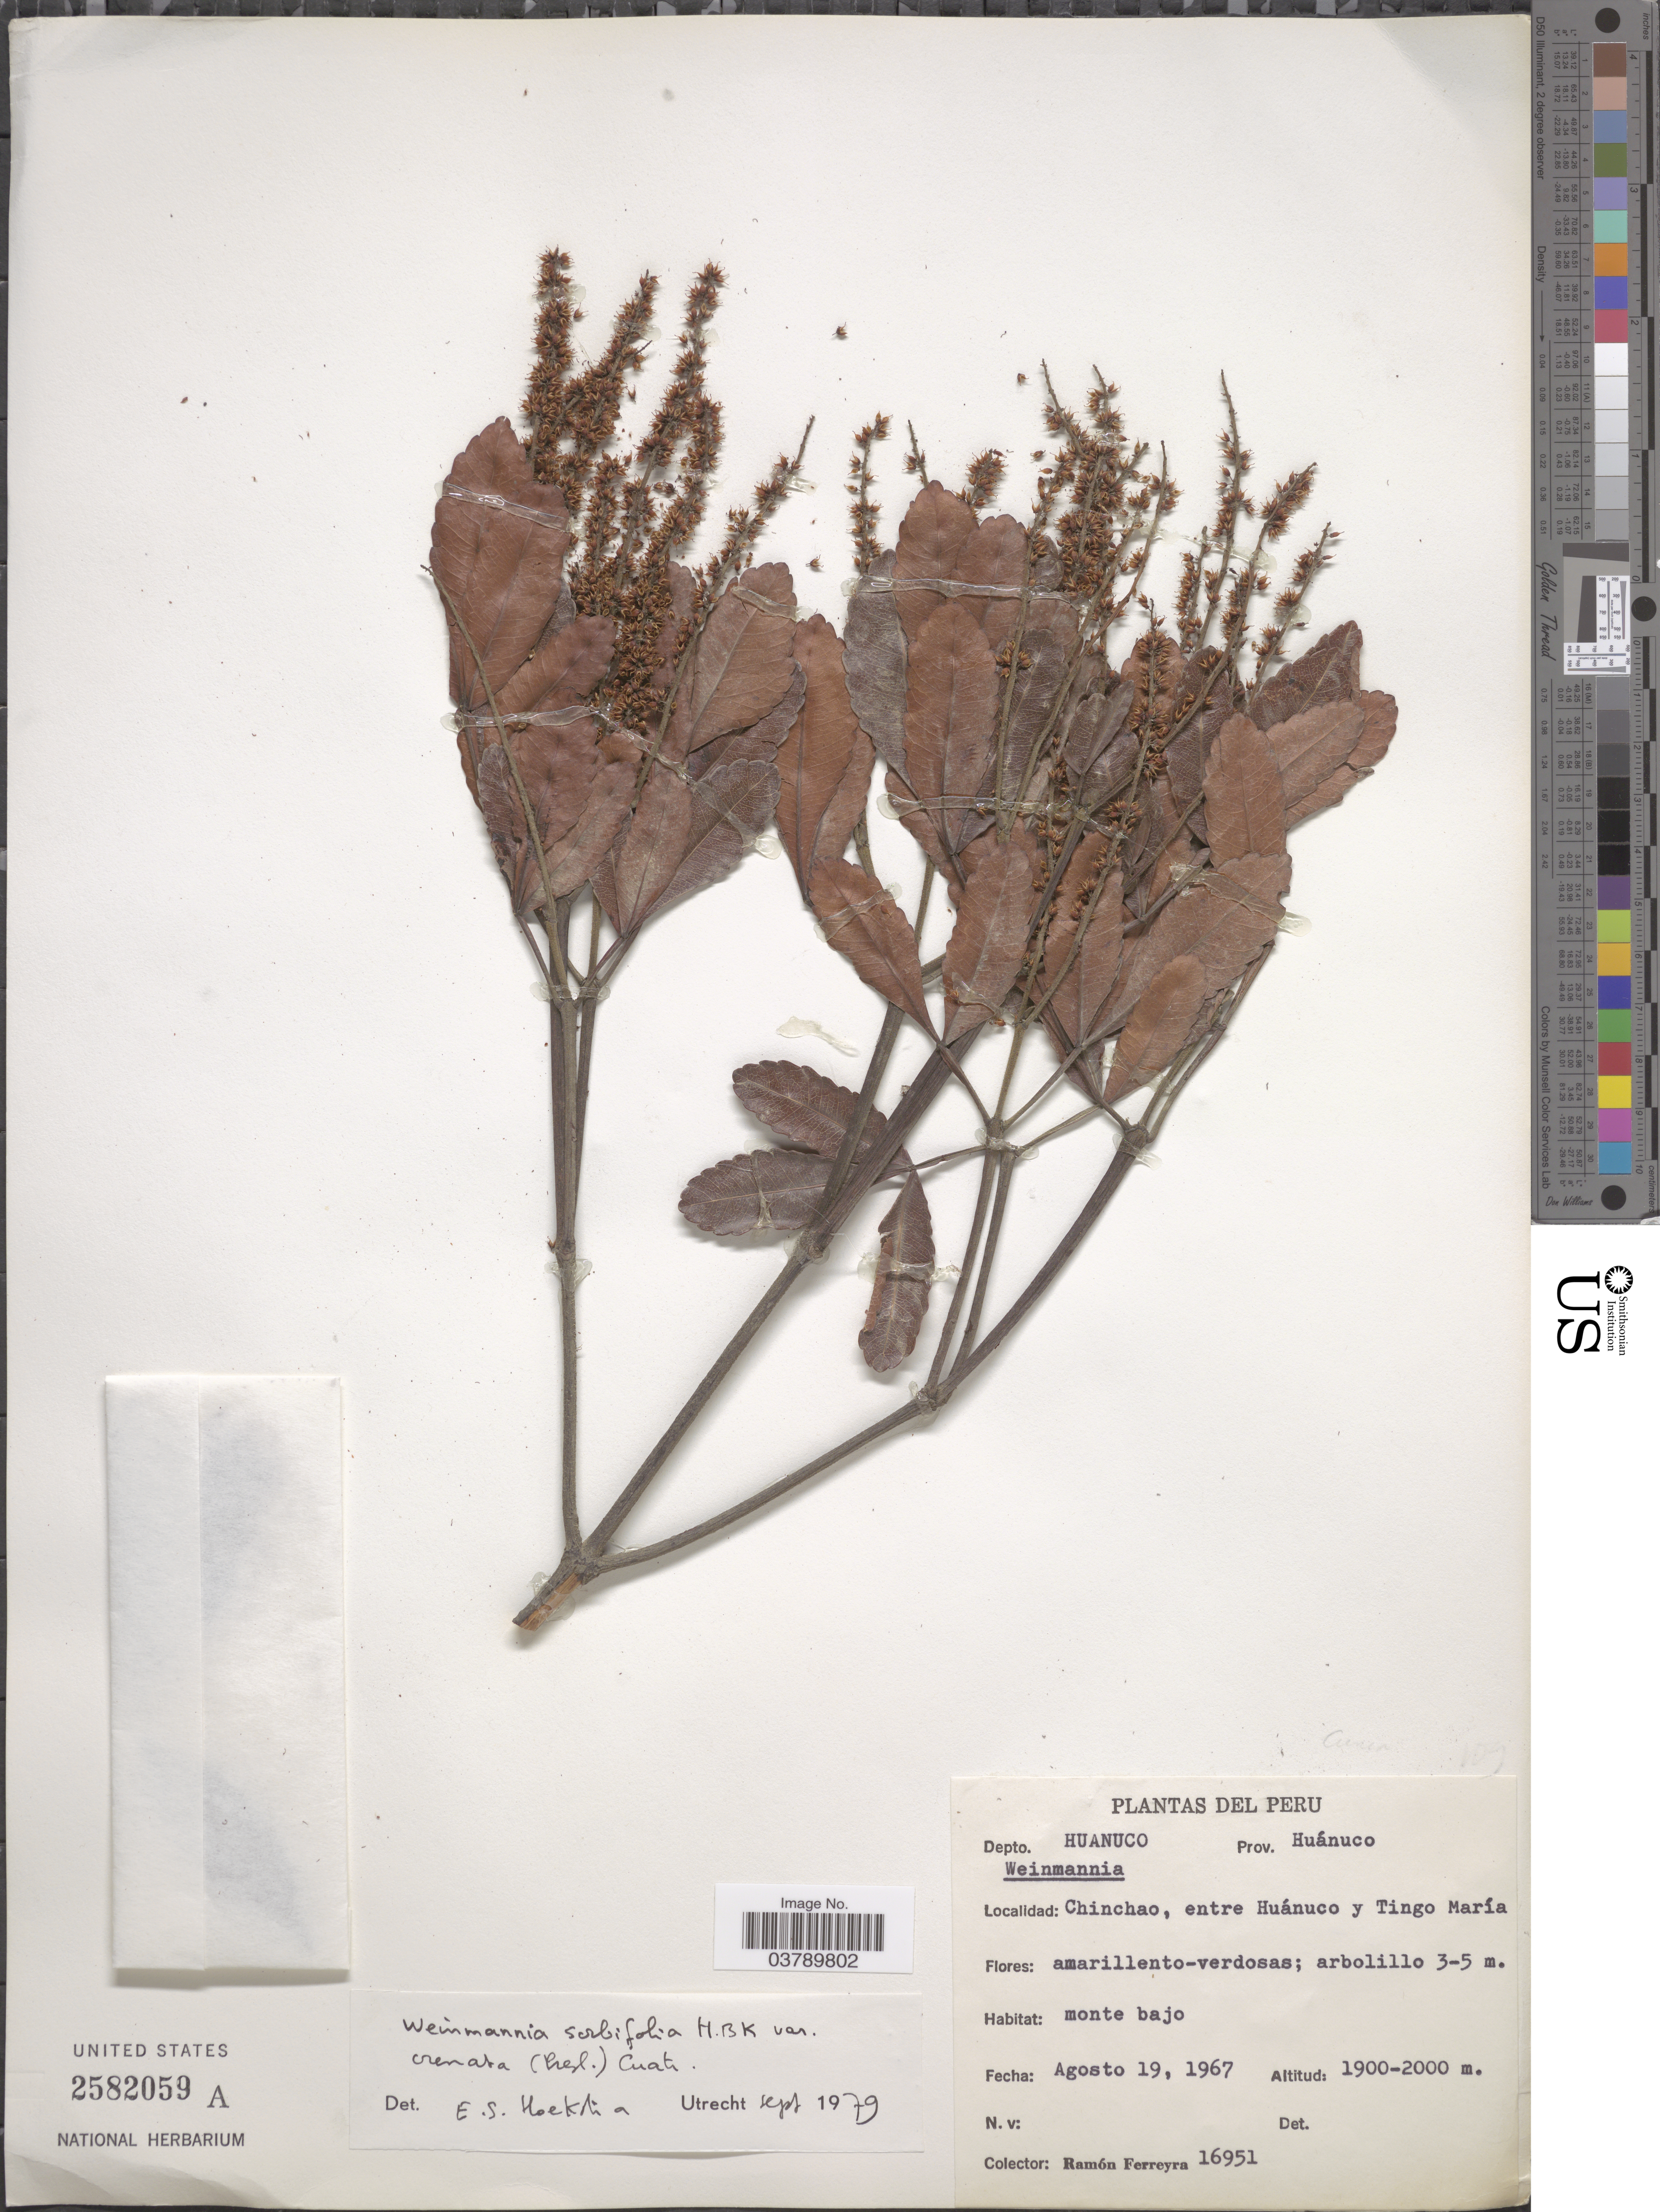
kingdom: Plantae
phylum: Tracheophyta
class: Magnoliopsida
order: Oxalidales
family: Cunoniaceae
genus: Weinmannia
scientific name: Weinmannia sorbifolia var. crenata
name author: Kunth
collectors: R. A. Ferreyra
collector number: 16951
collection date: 1967-08-19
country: Peru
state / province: Huánuco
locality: Depto. Huanuco. Chinchao, entre Huánuco y Tingo María.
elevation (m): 1900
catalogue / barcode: US 2582059A